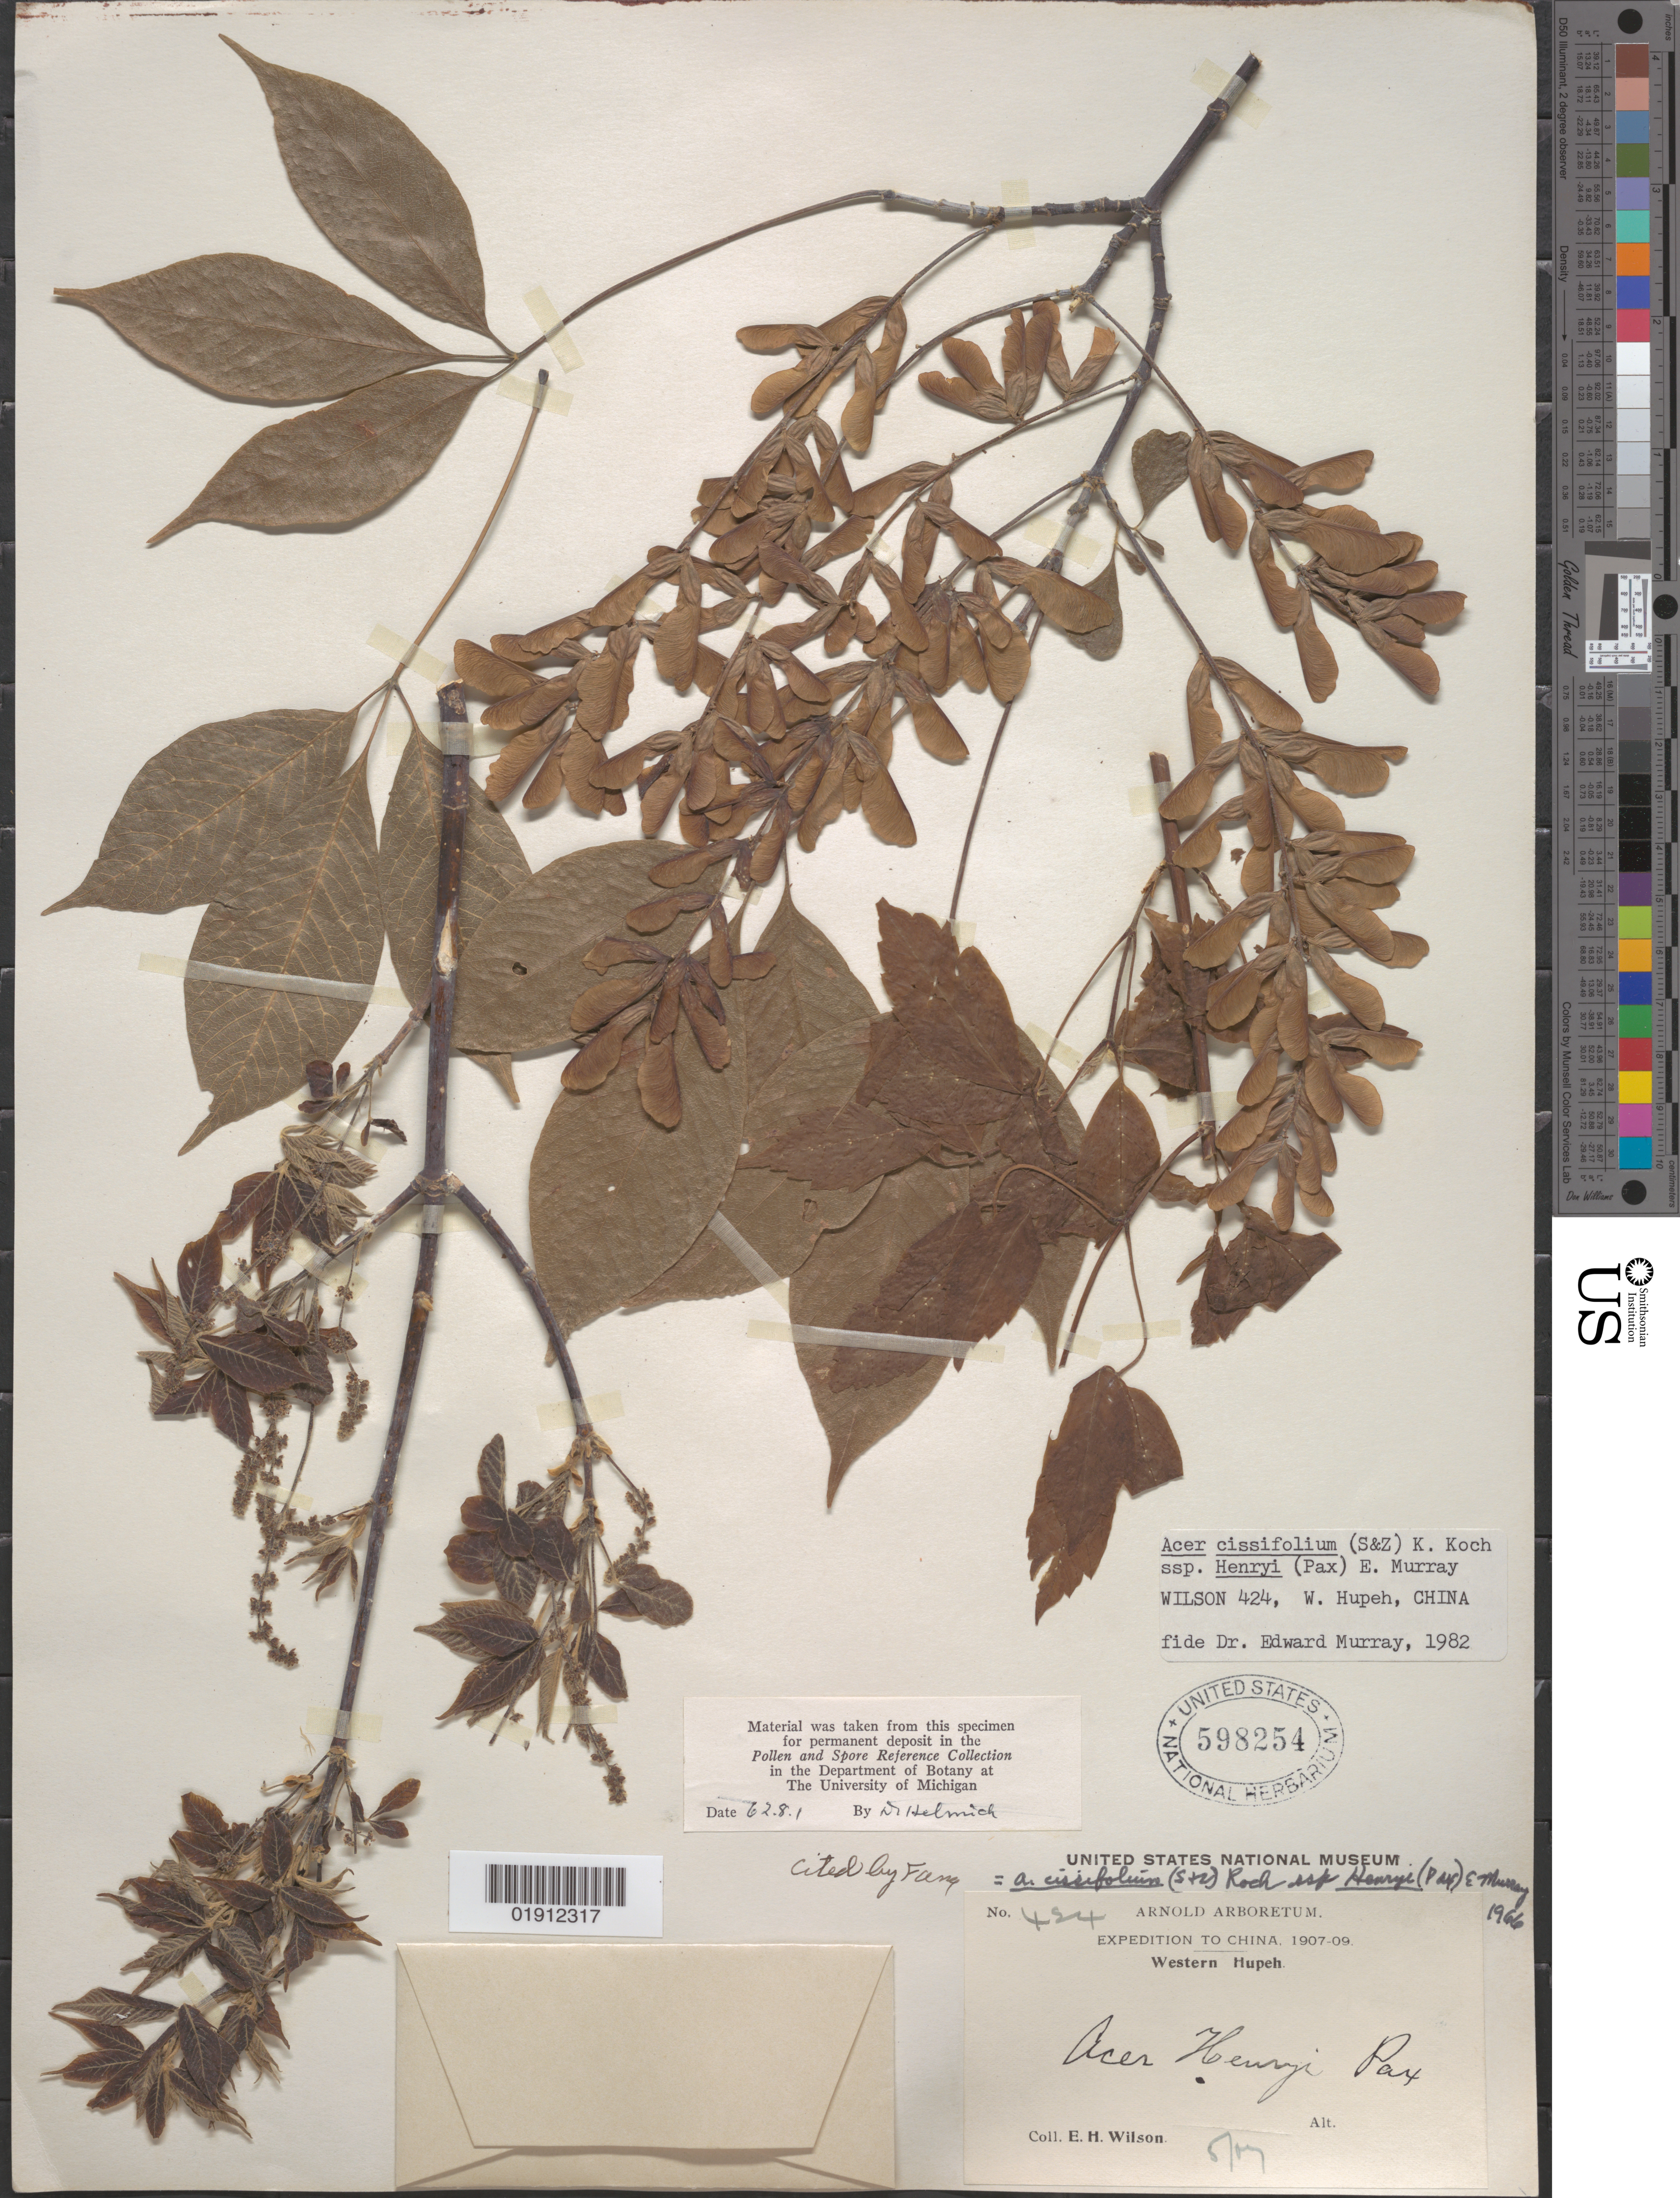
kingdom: Plantae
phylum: Tracheophyta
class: Magnoliopsida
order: Sapindales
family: Sapindaceae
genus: Acer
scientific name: Acer cissifolium subsp. henryi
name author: (Pax) A.E. Murray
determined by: Murray, Edward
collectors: E. H. Wilson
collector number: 424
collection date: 1907-05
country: China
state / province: Hubei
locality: Western Hupeh [Hubei]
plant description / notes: Note: duplicate collection numbers, different dates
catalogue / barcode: US 598254